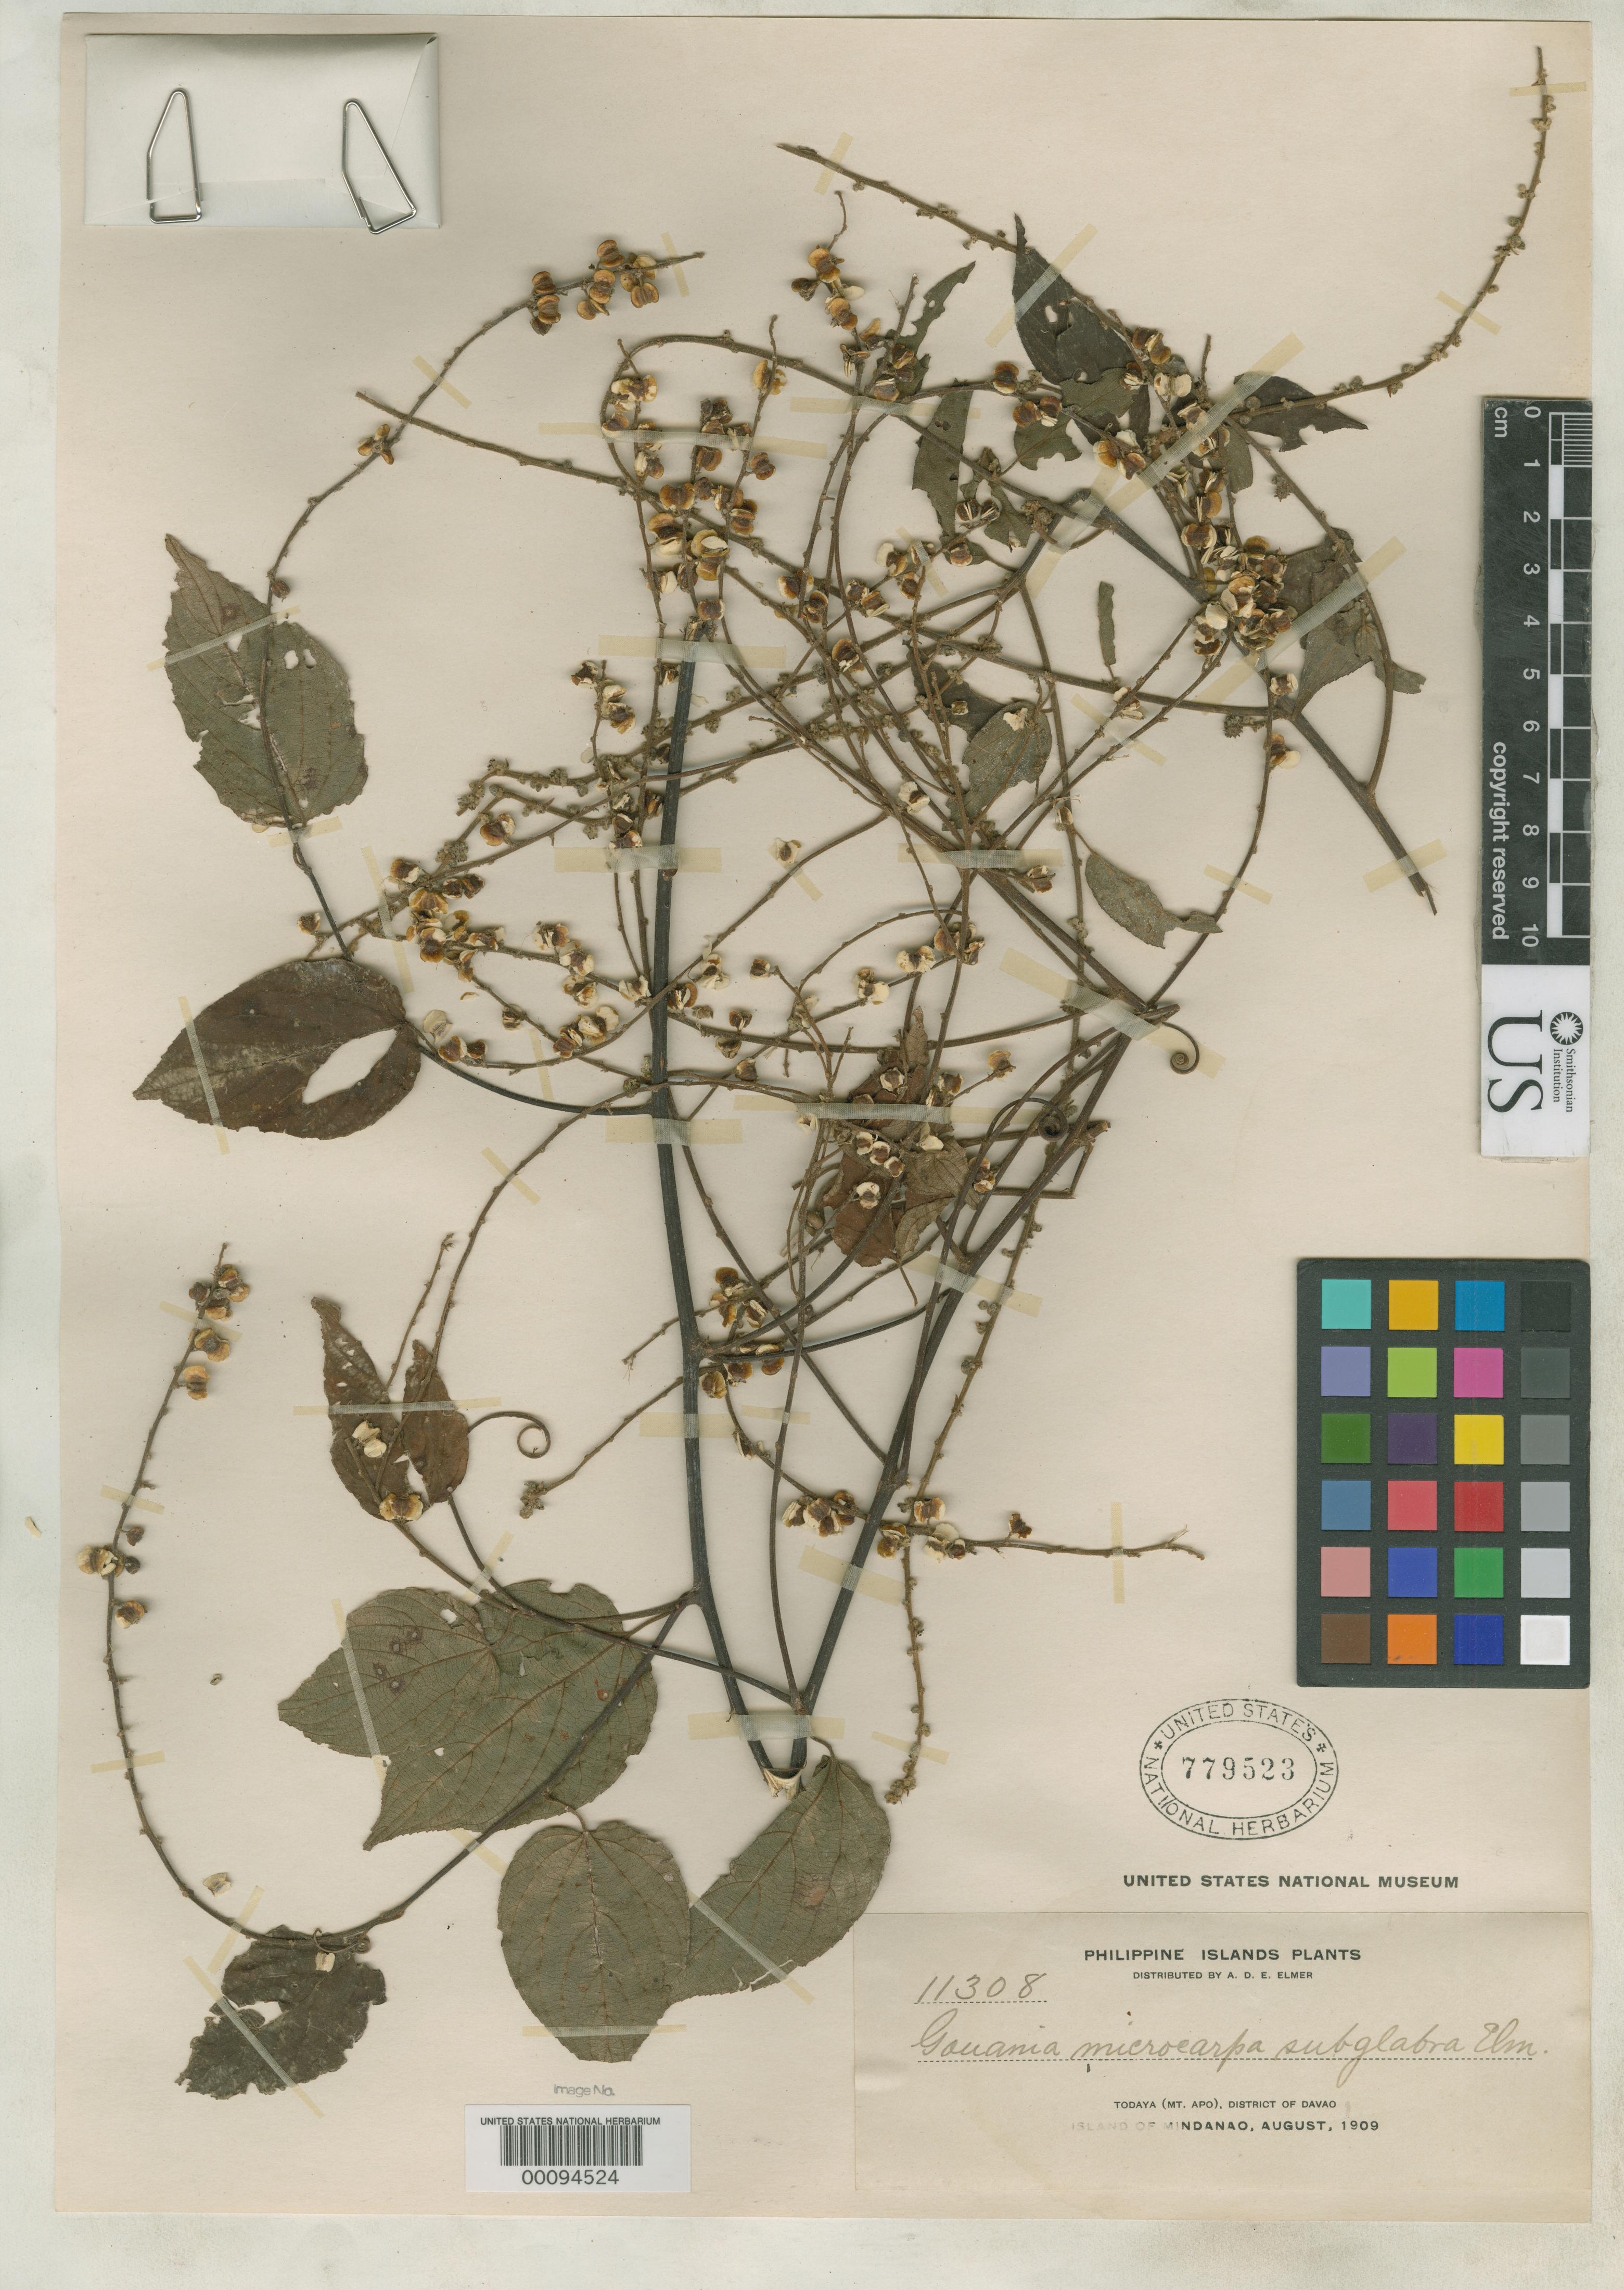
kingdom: Plantae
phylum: Tracheophyta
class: Magnoliopsida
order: Rosales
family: Rhamnaceae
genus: Gouania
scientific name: Gouania microcarpa var. subglabra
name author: Elmer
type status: Type Fragment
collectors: A. D. E. Elmer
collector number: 11308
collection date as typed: Aug 1909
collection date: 1909-08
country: Philippines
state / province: Davao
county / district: Davao del Sur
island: Mindanao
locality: Todaya (Mt. Apo).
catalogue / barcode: US 779523